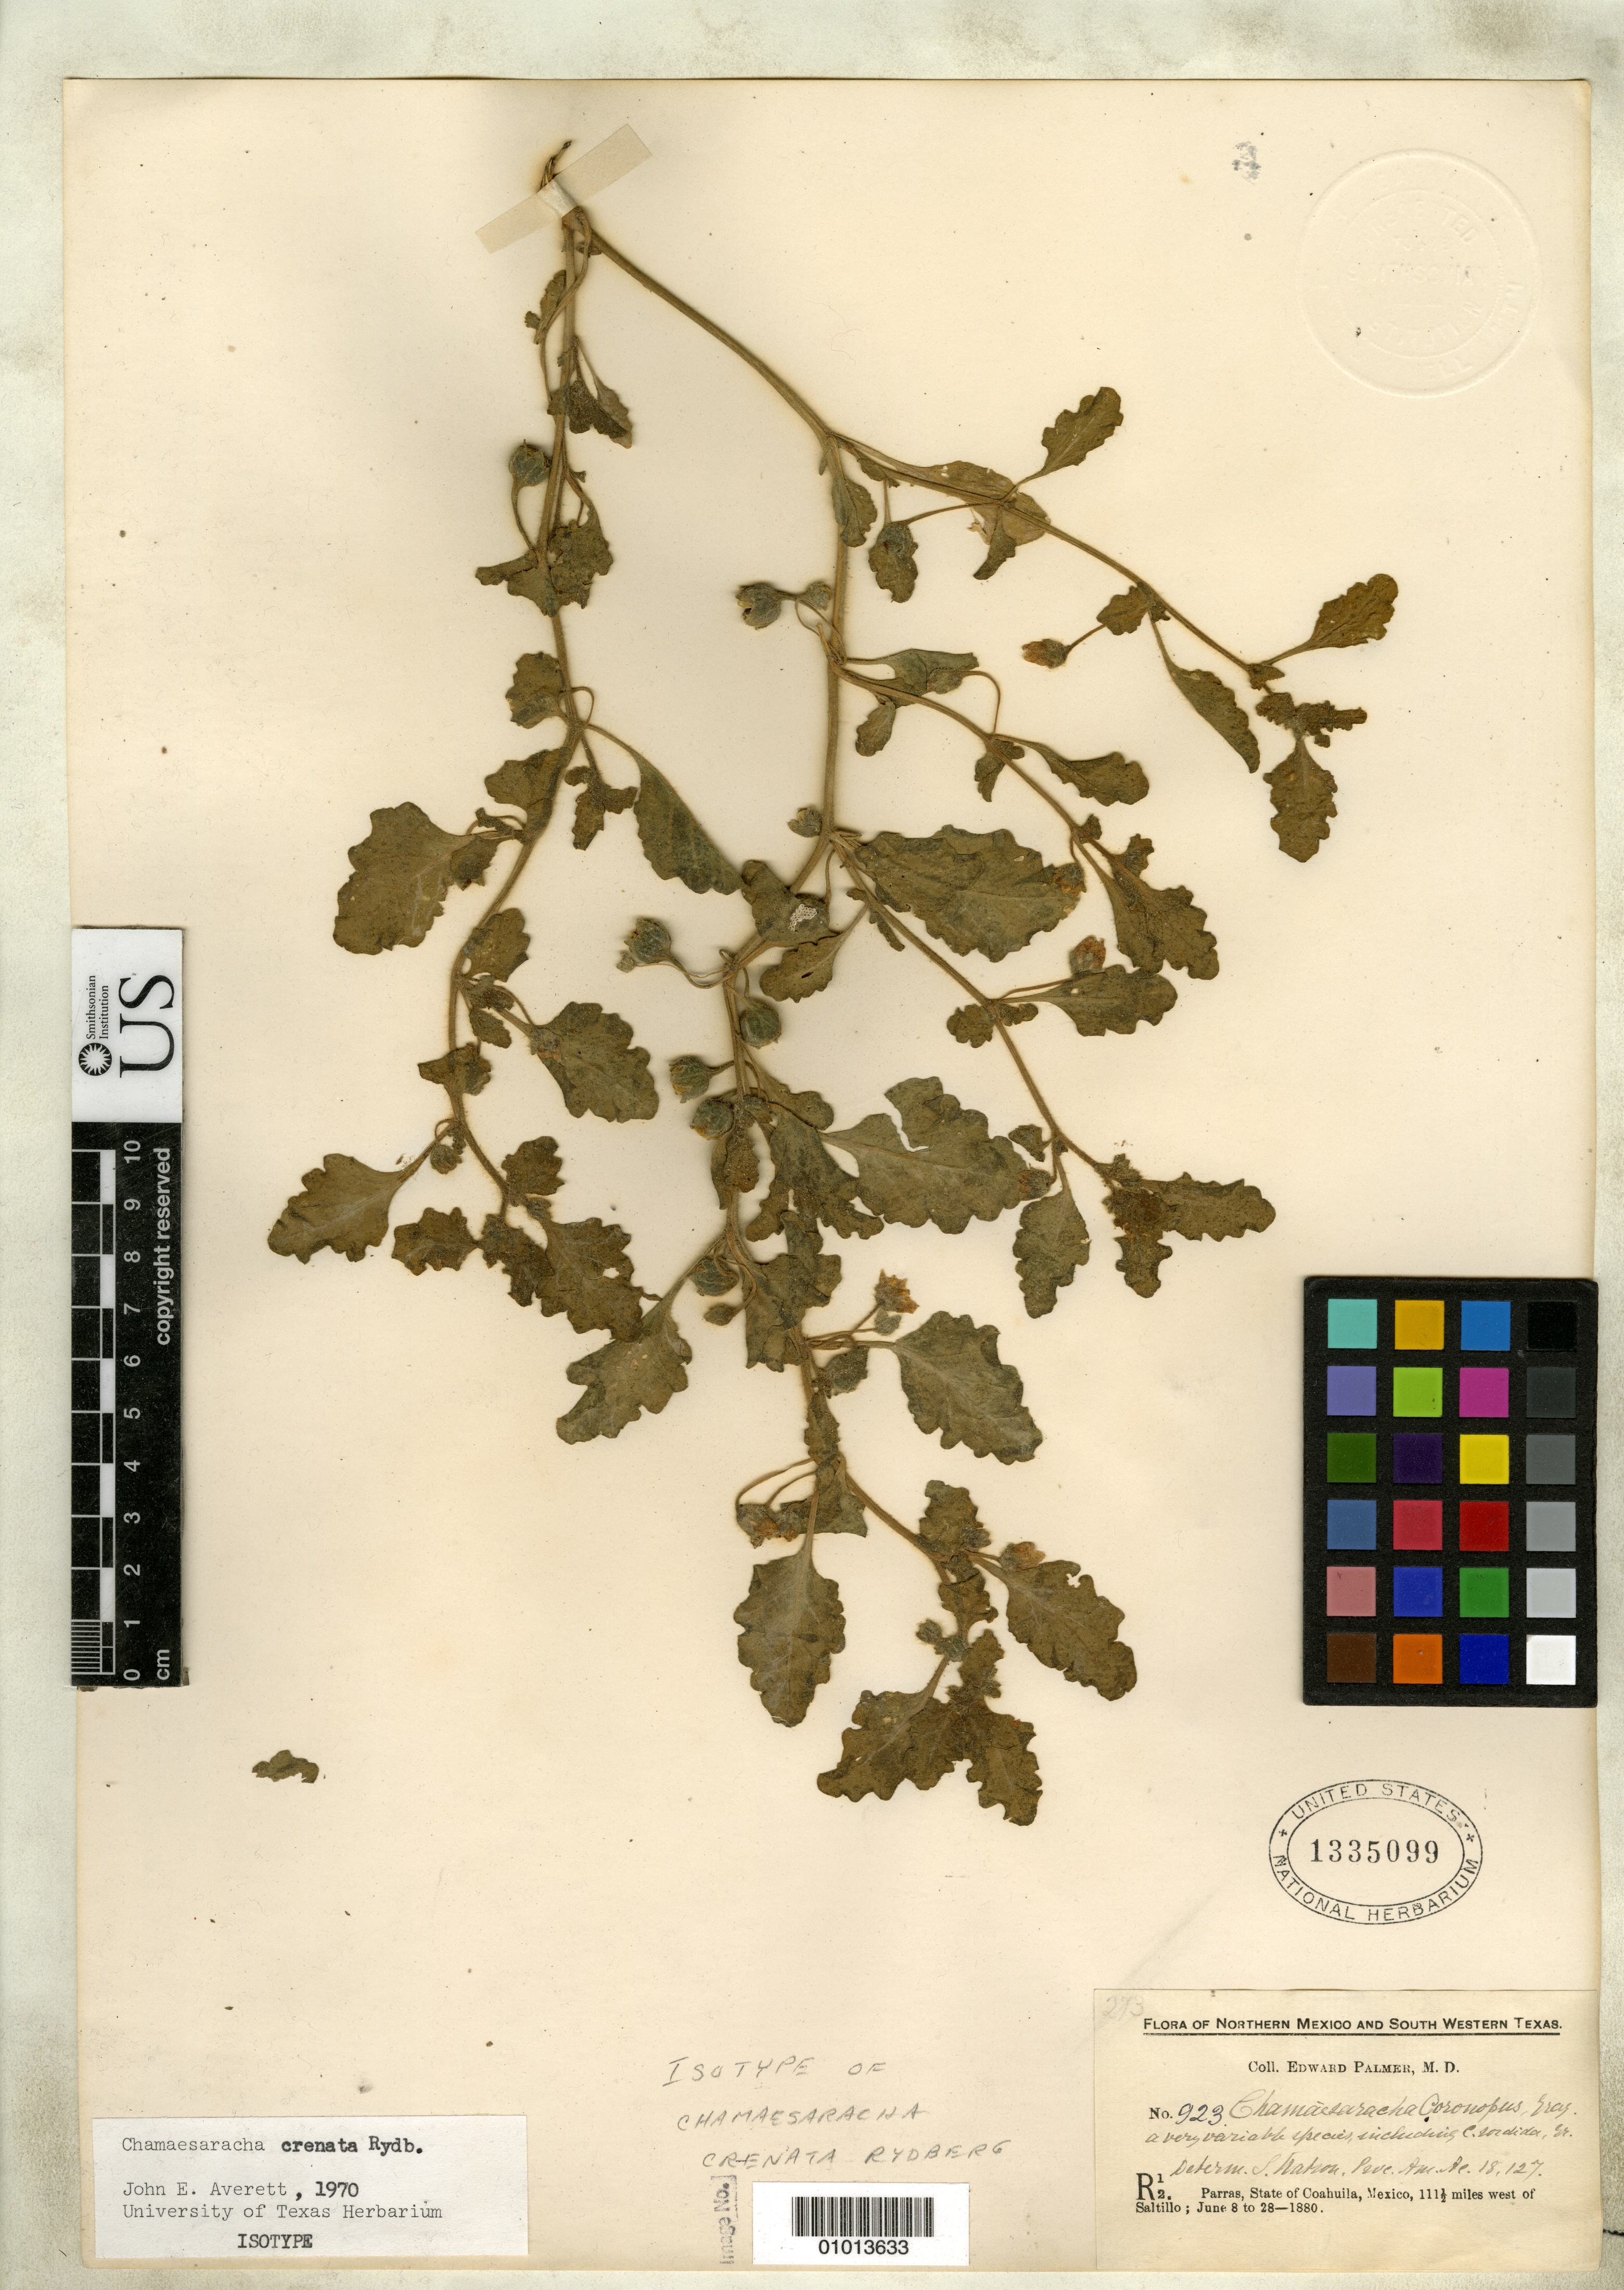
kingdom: Plantae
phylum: Tracheophyta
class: Magnoliopsida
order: Solanales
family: Solanaceae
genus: Chamaesaracha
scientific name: Chamaesaracha crenata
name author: Rydb.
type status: Isotype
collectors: E. Palmer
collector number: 923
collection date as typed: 08 Jun 1880 to 28 Jun 1880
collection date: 1880-06-08/1880-06-28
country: Mexico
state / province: Coahuila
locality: Parras, 1111/2 miles west of Saltillo.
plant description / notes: Specimen ex John Donnell Smith herbarium.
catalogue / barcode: US 1335099